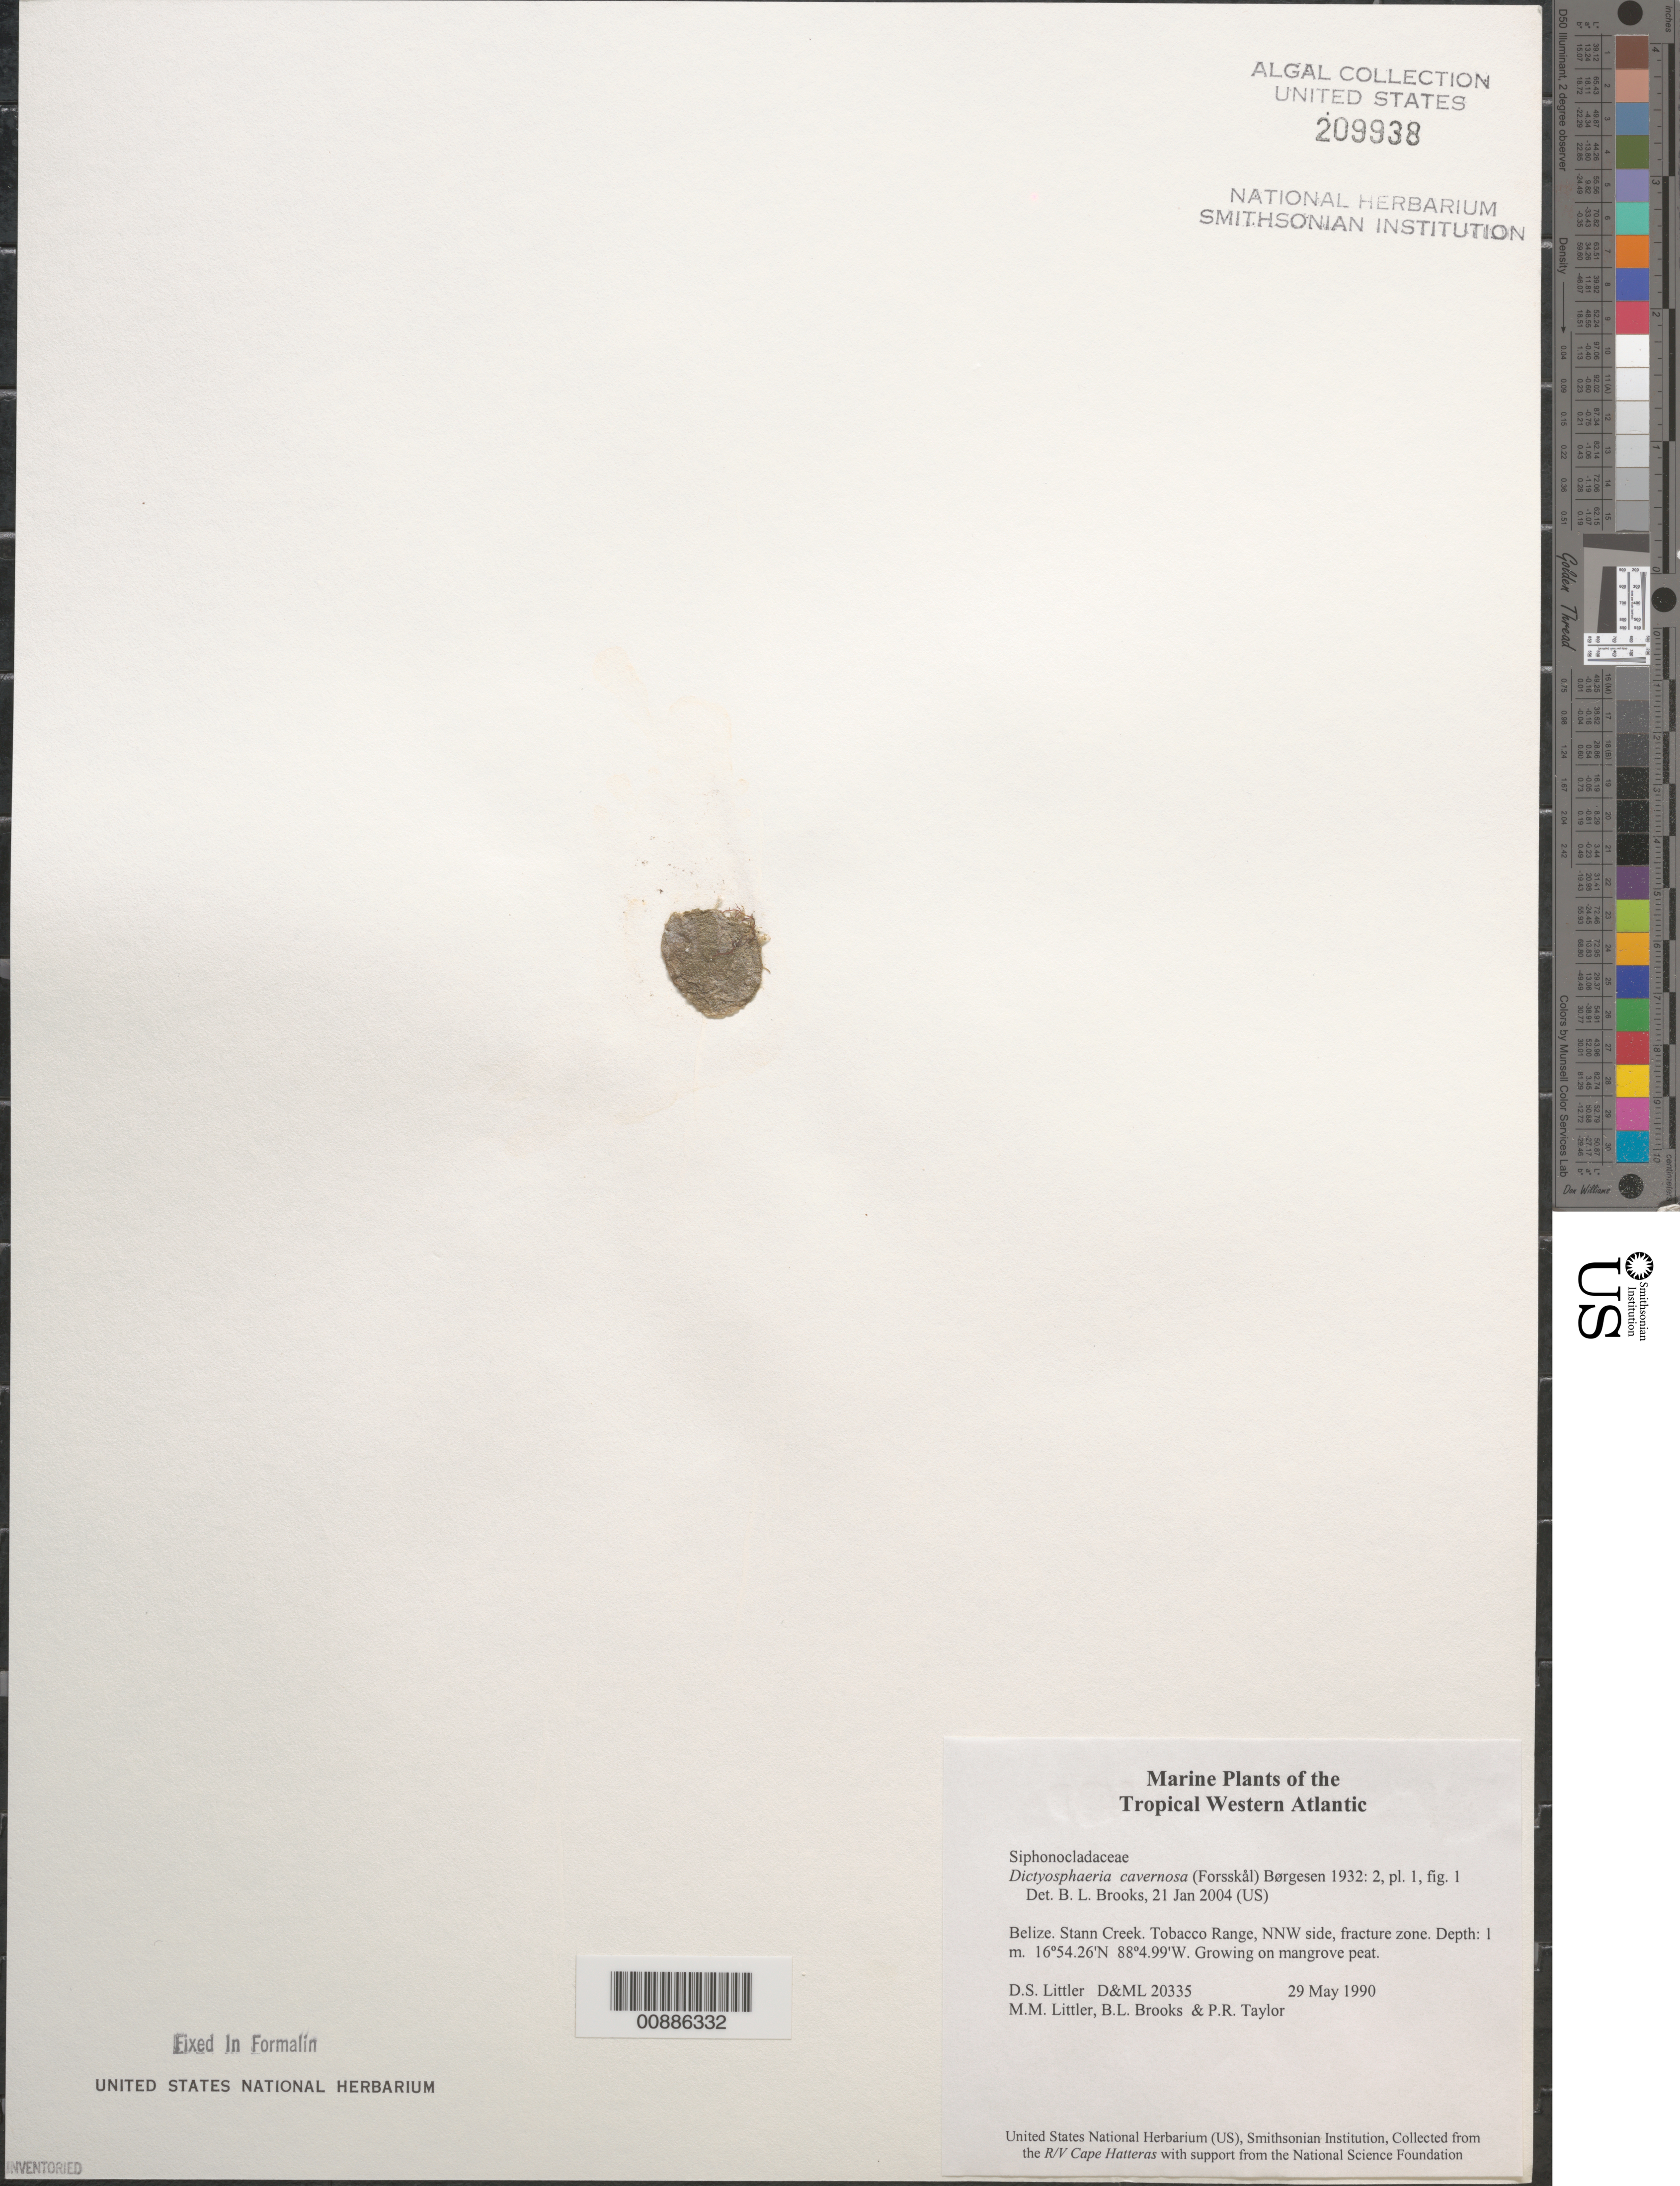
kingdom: Plantae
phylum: Chlorophyta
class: Ulvophyceae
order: Siphonocladales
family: Siphonocladaceae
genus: Dictyosphaeria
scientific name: Dictyosphaeria cavernosa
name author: (Forssk.) Børgesen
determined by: Brooks, B. L., (BOT), Smithsonian Institution - National Museum of Natural History (UNITED STATES)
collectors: D. S. Littler, M. M. Littler, B. Brooks & P. R. Taylor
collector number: D&ML 20335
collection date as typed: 29 May 1990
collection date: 1990-05-29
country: Belize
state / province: Stann Creek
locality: Tobacco Range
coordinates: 16 54.26'N, 88 4.99'W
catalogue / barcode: US 209938